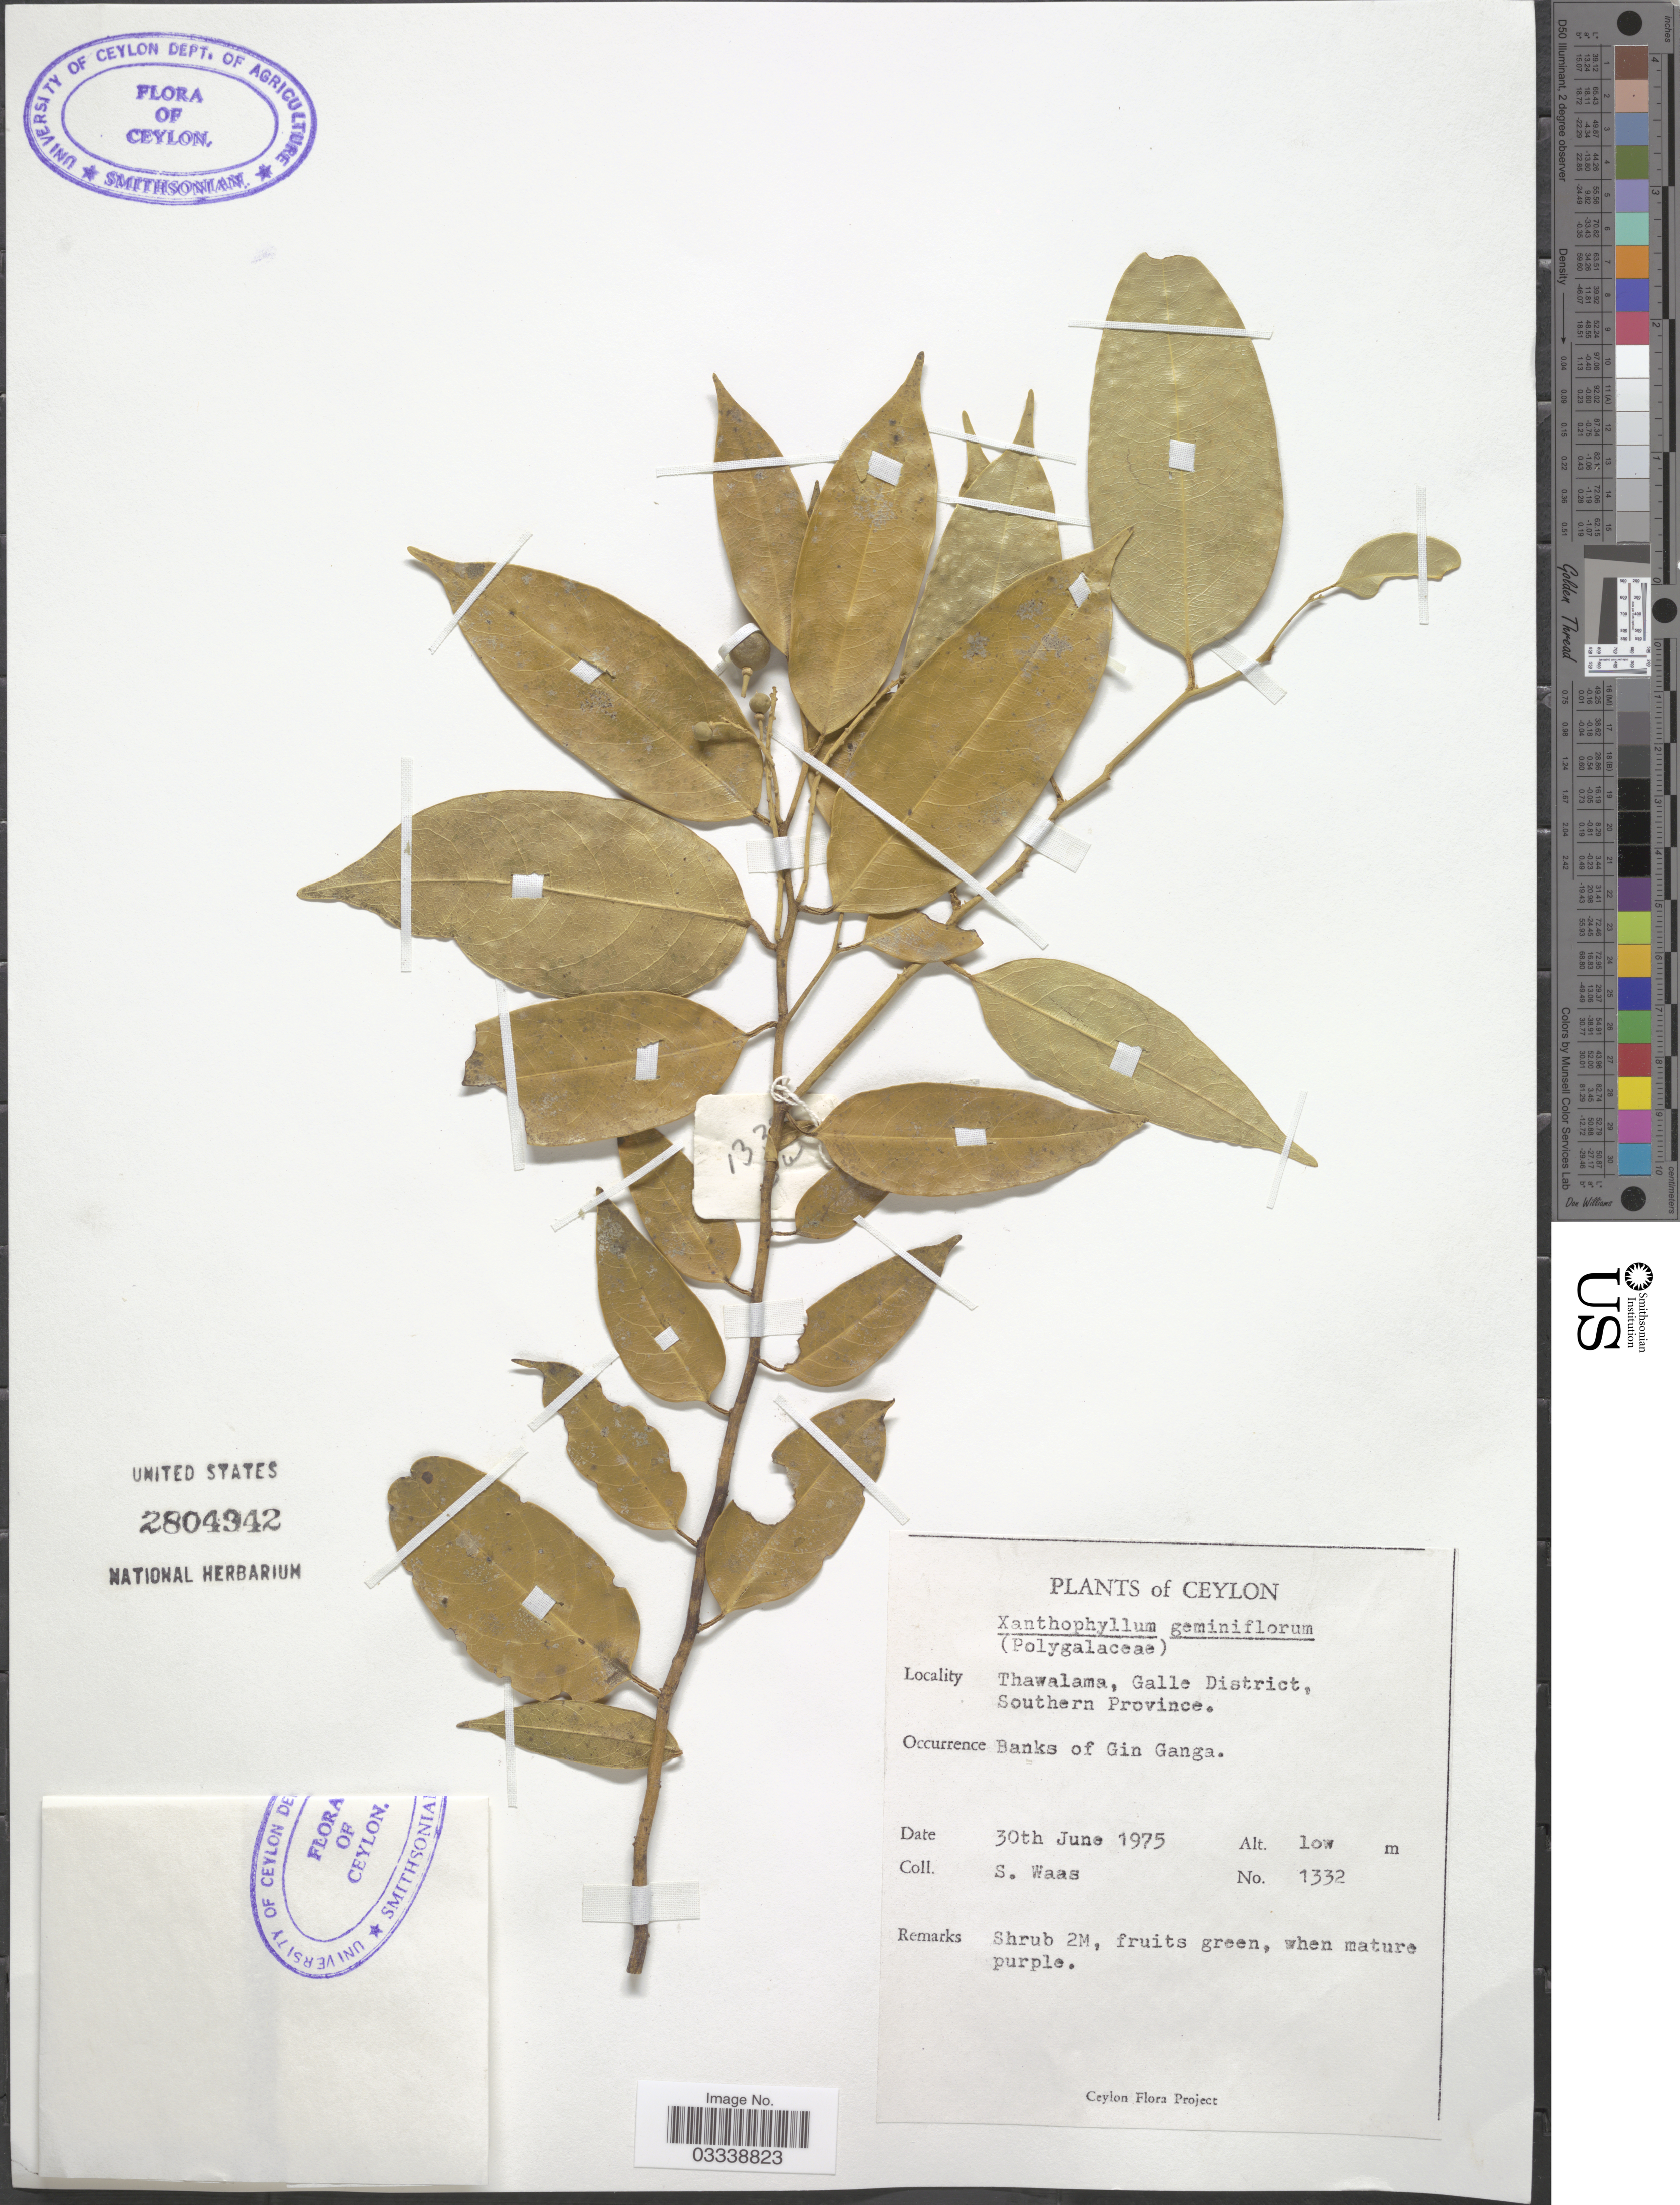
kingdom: Plantae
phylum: Tracheophyta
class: Magnoliopsida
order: Fabales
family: Polygalaceae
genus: Xanthophyllum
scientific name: Xanthophyllum zeylanicum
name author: Meijden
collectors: S. Waas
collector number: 1332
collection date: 1975-06-30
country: Sri Lanka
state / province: Southern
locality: Ceylon. Thawalama, Galle District. Banks of Gin Ganga.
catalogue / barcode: US 2804942